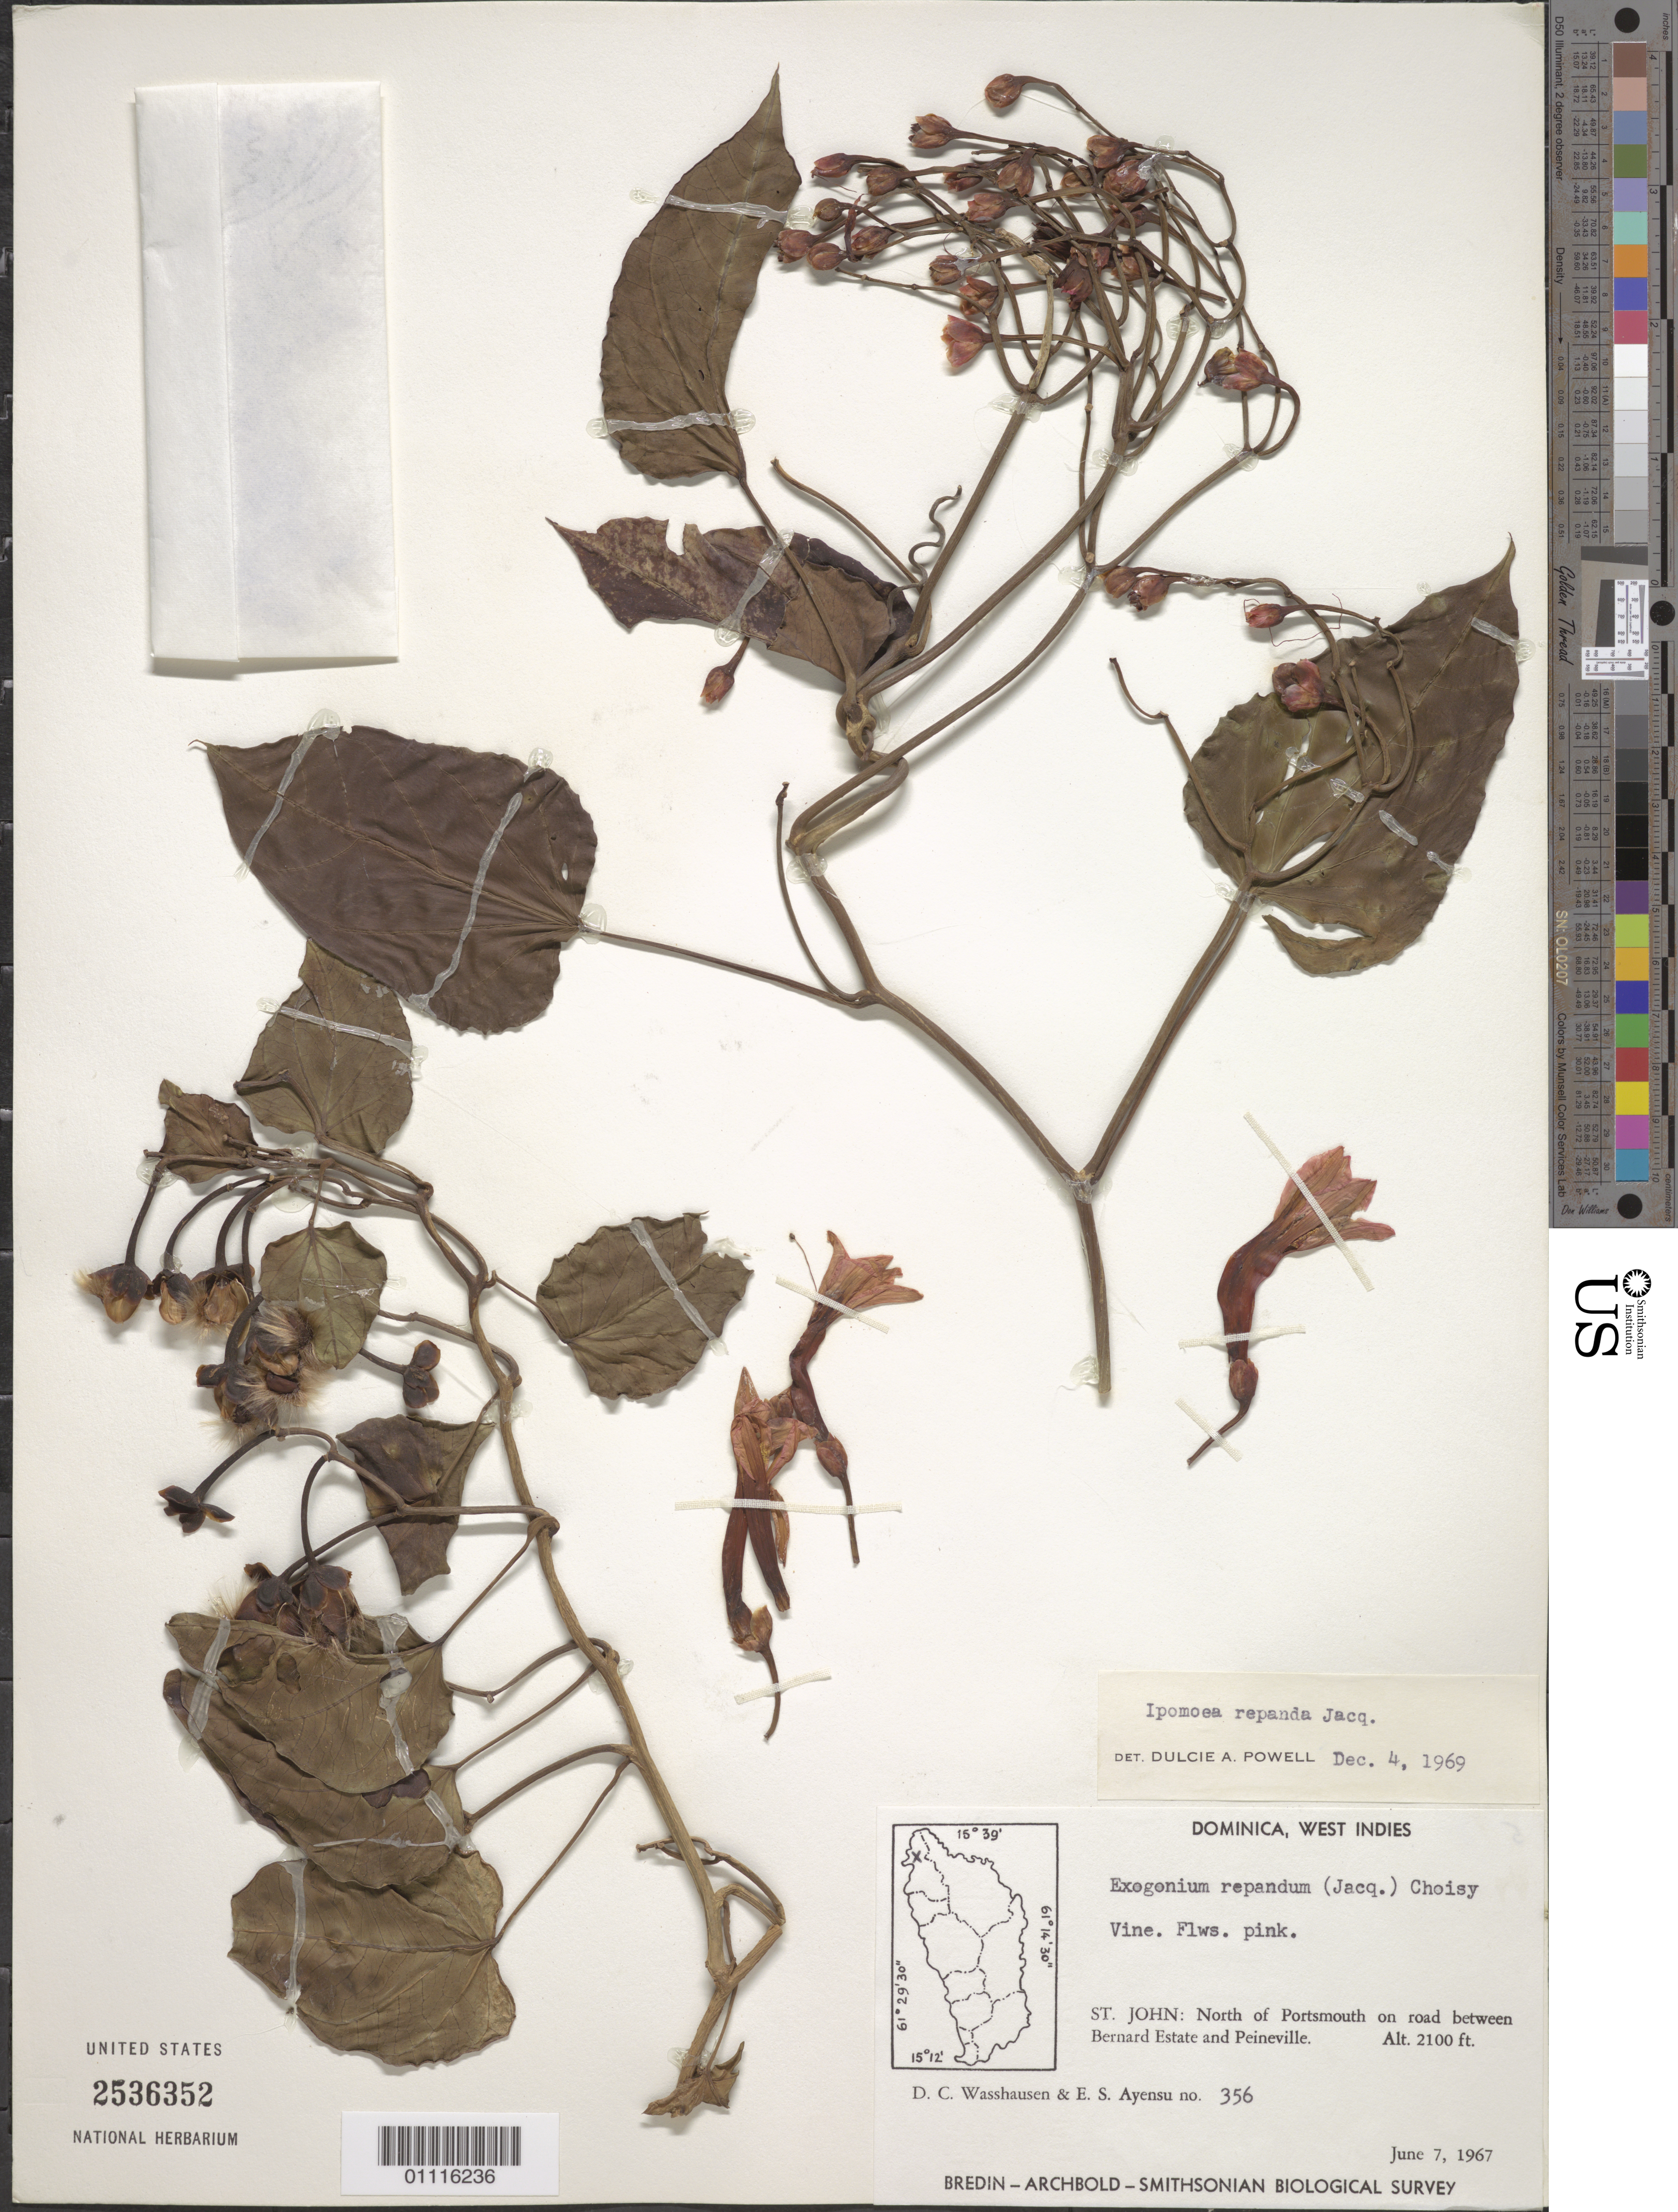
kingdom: Plantae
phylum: Tracheophyta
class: Magnoliopsida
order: Solanales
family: Convolvulaceae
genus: Ipomoea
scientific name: Ipomoea repanda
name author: Jacq.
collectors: D. C. Wasshausen & E. S. Ayensu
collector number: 356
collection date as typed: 07 Jun 1967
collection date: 1967-06-07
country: Dominica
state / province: St. John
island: Dominica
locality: N of Portsmouth on road between Bernard Estate and Peineville.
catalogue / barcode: US 2536352